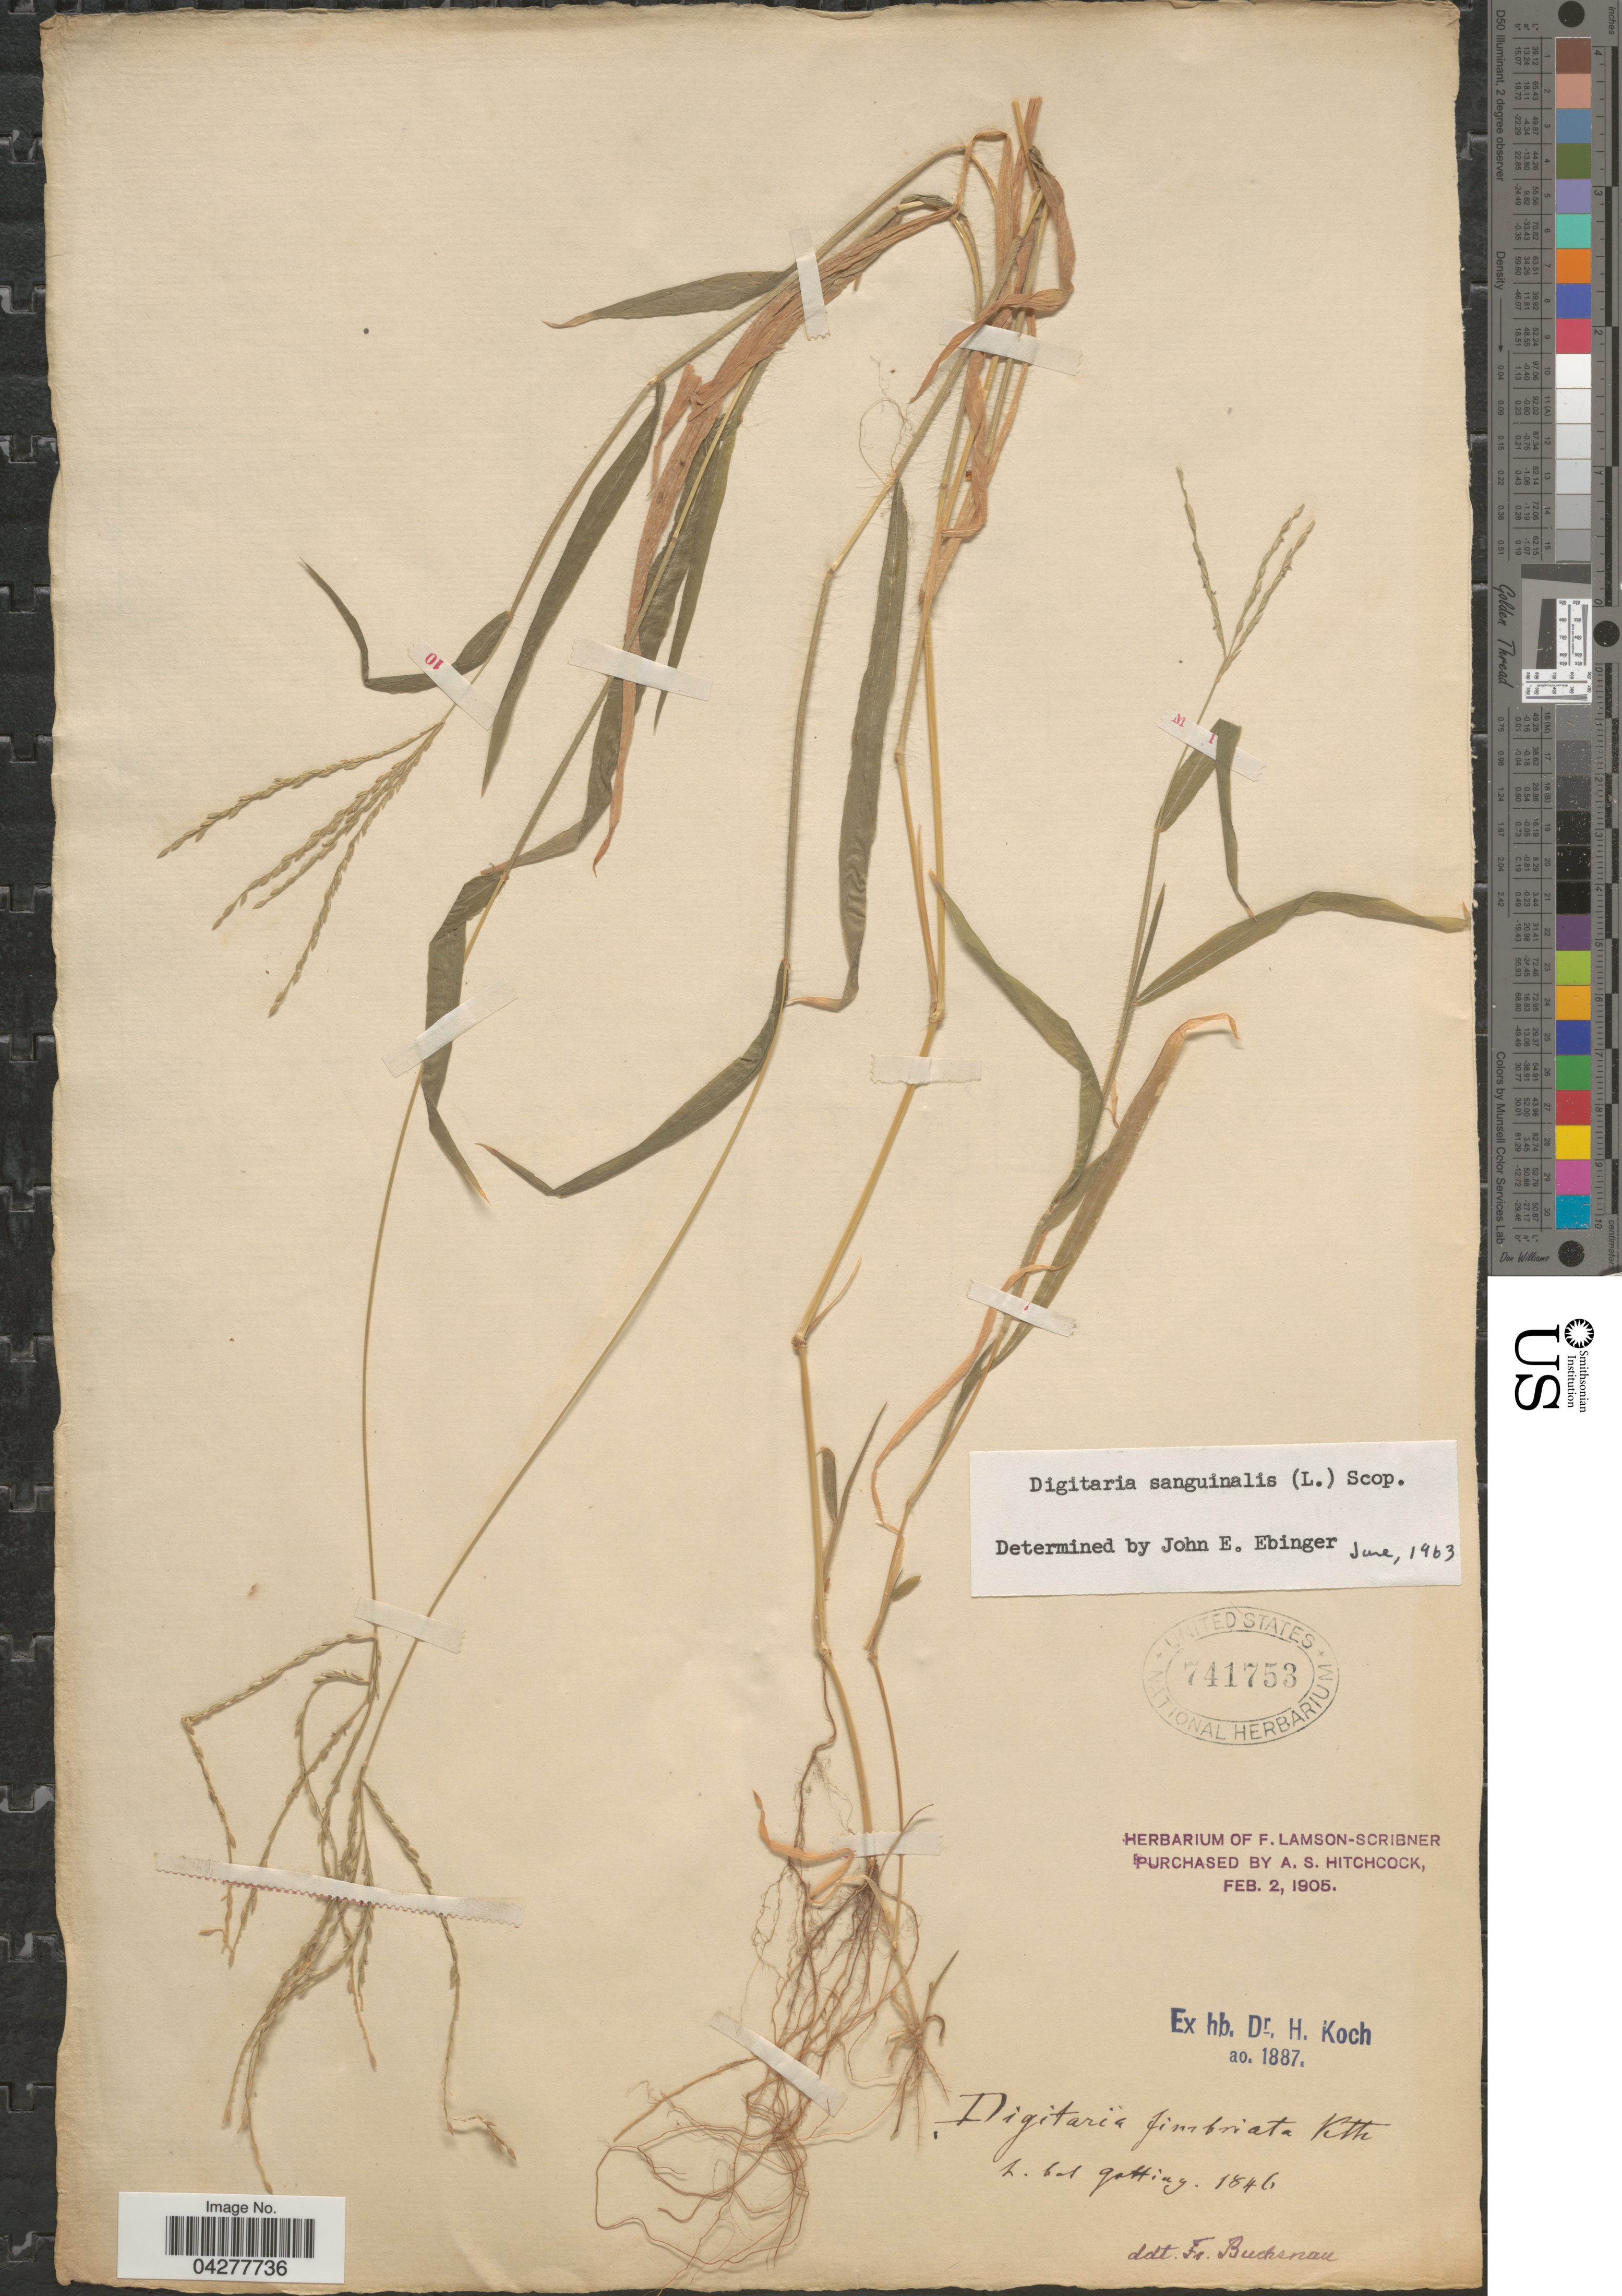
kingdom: Plantae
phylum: Tracheophyta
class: Liliopsida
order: Poales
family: Poaceae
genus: Digitaria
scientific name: Digitaria sanguinalis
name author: (L.) Scop.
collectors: F. Buchenau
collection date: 1846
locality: H. bot gotting.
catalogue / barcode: US 741753